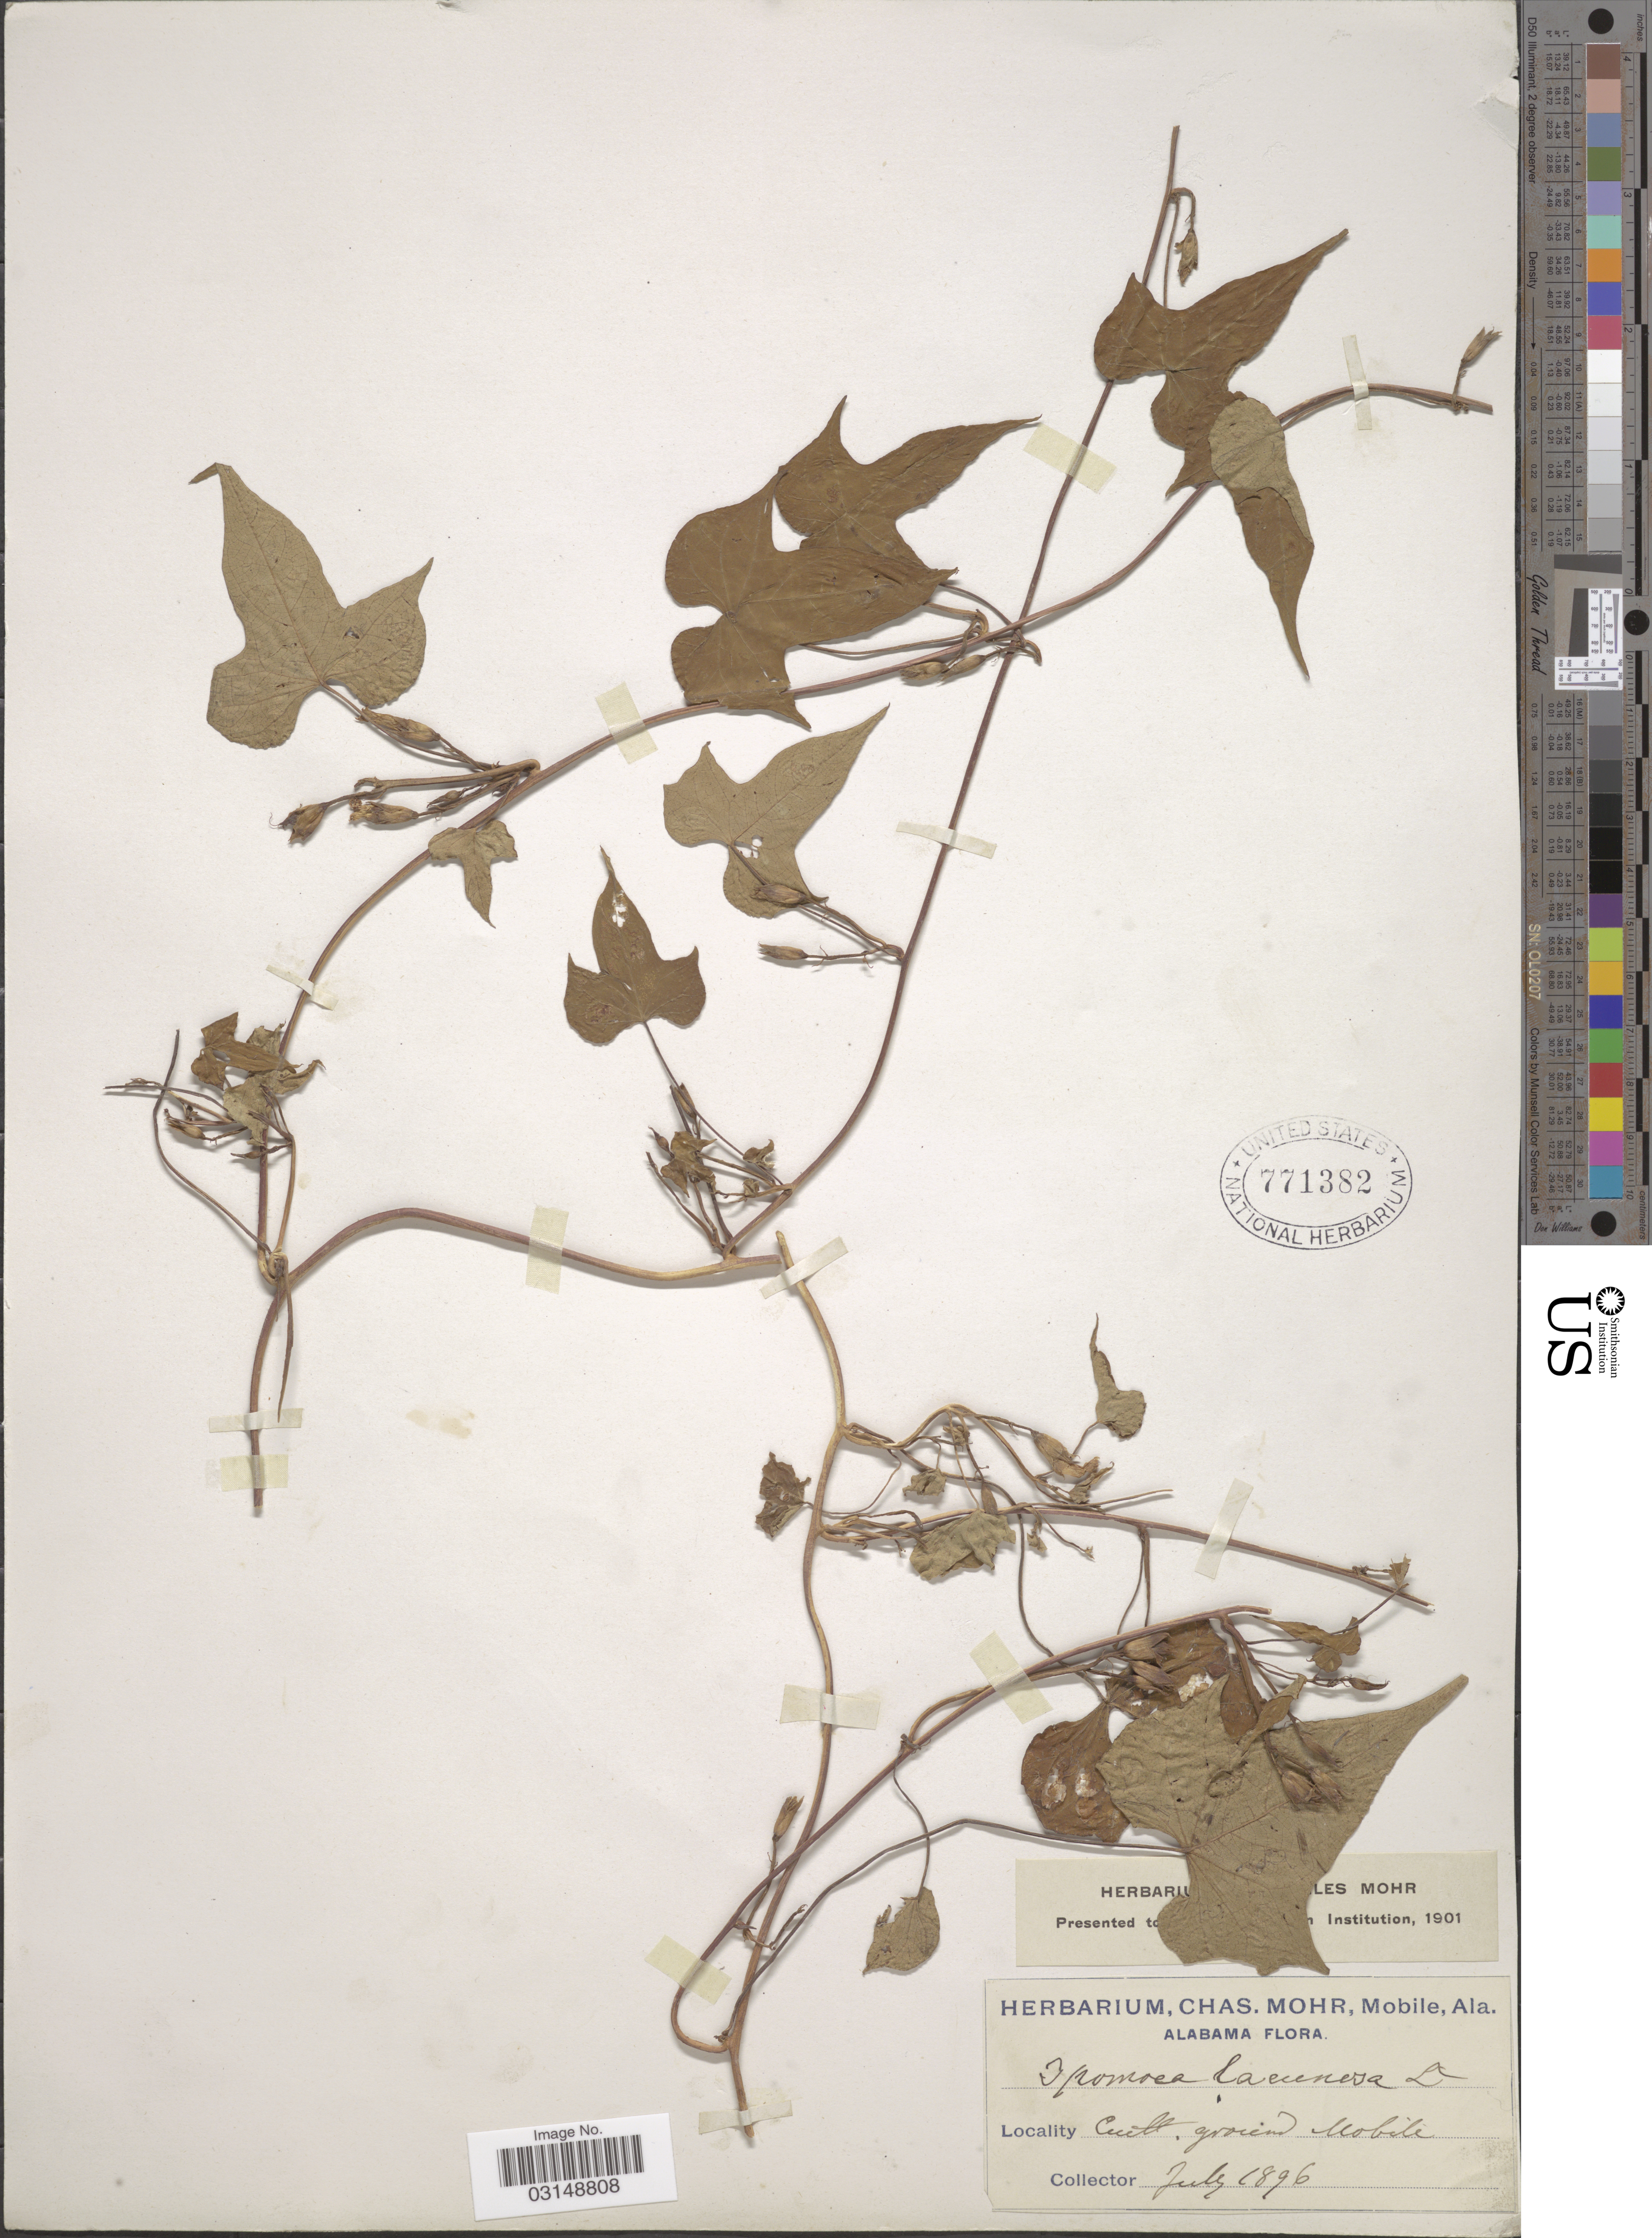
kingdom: Plantae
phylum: Tracheophyta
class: Magnoliopsida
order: Solanales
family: Convolvulaceae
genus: Ipomoea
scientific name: Ipomoea lacunosa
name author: L.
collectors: ex herb. Charles Mohr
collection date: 1896-07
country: United States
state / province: Alabama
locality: Mobile.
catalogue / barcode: US 771382